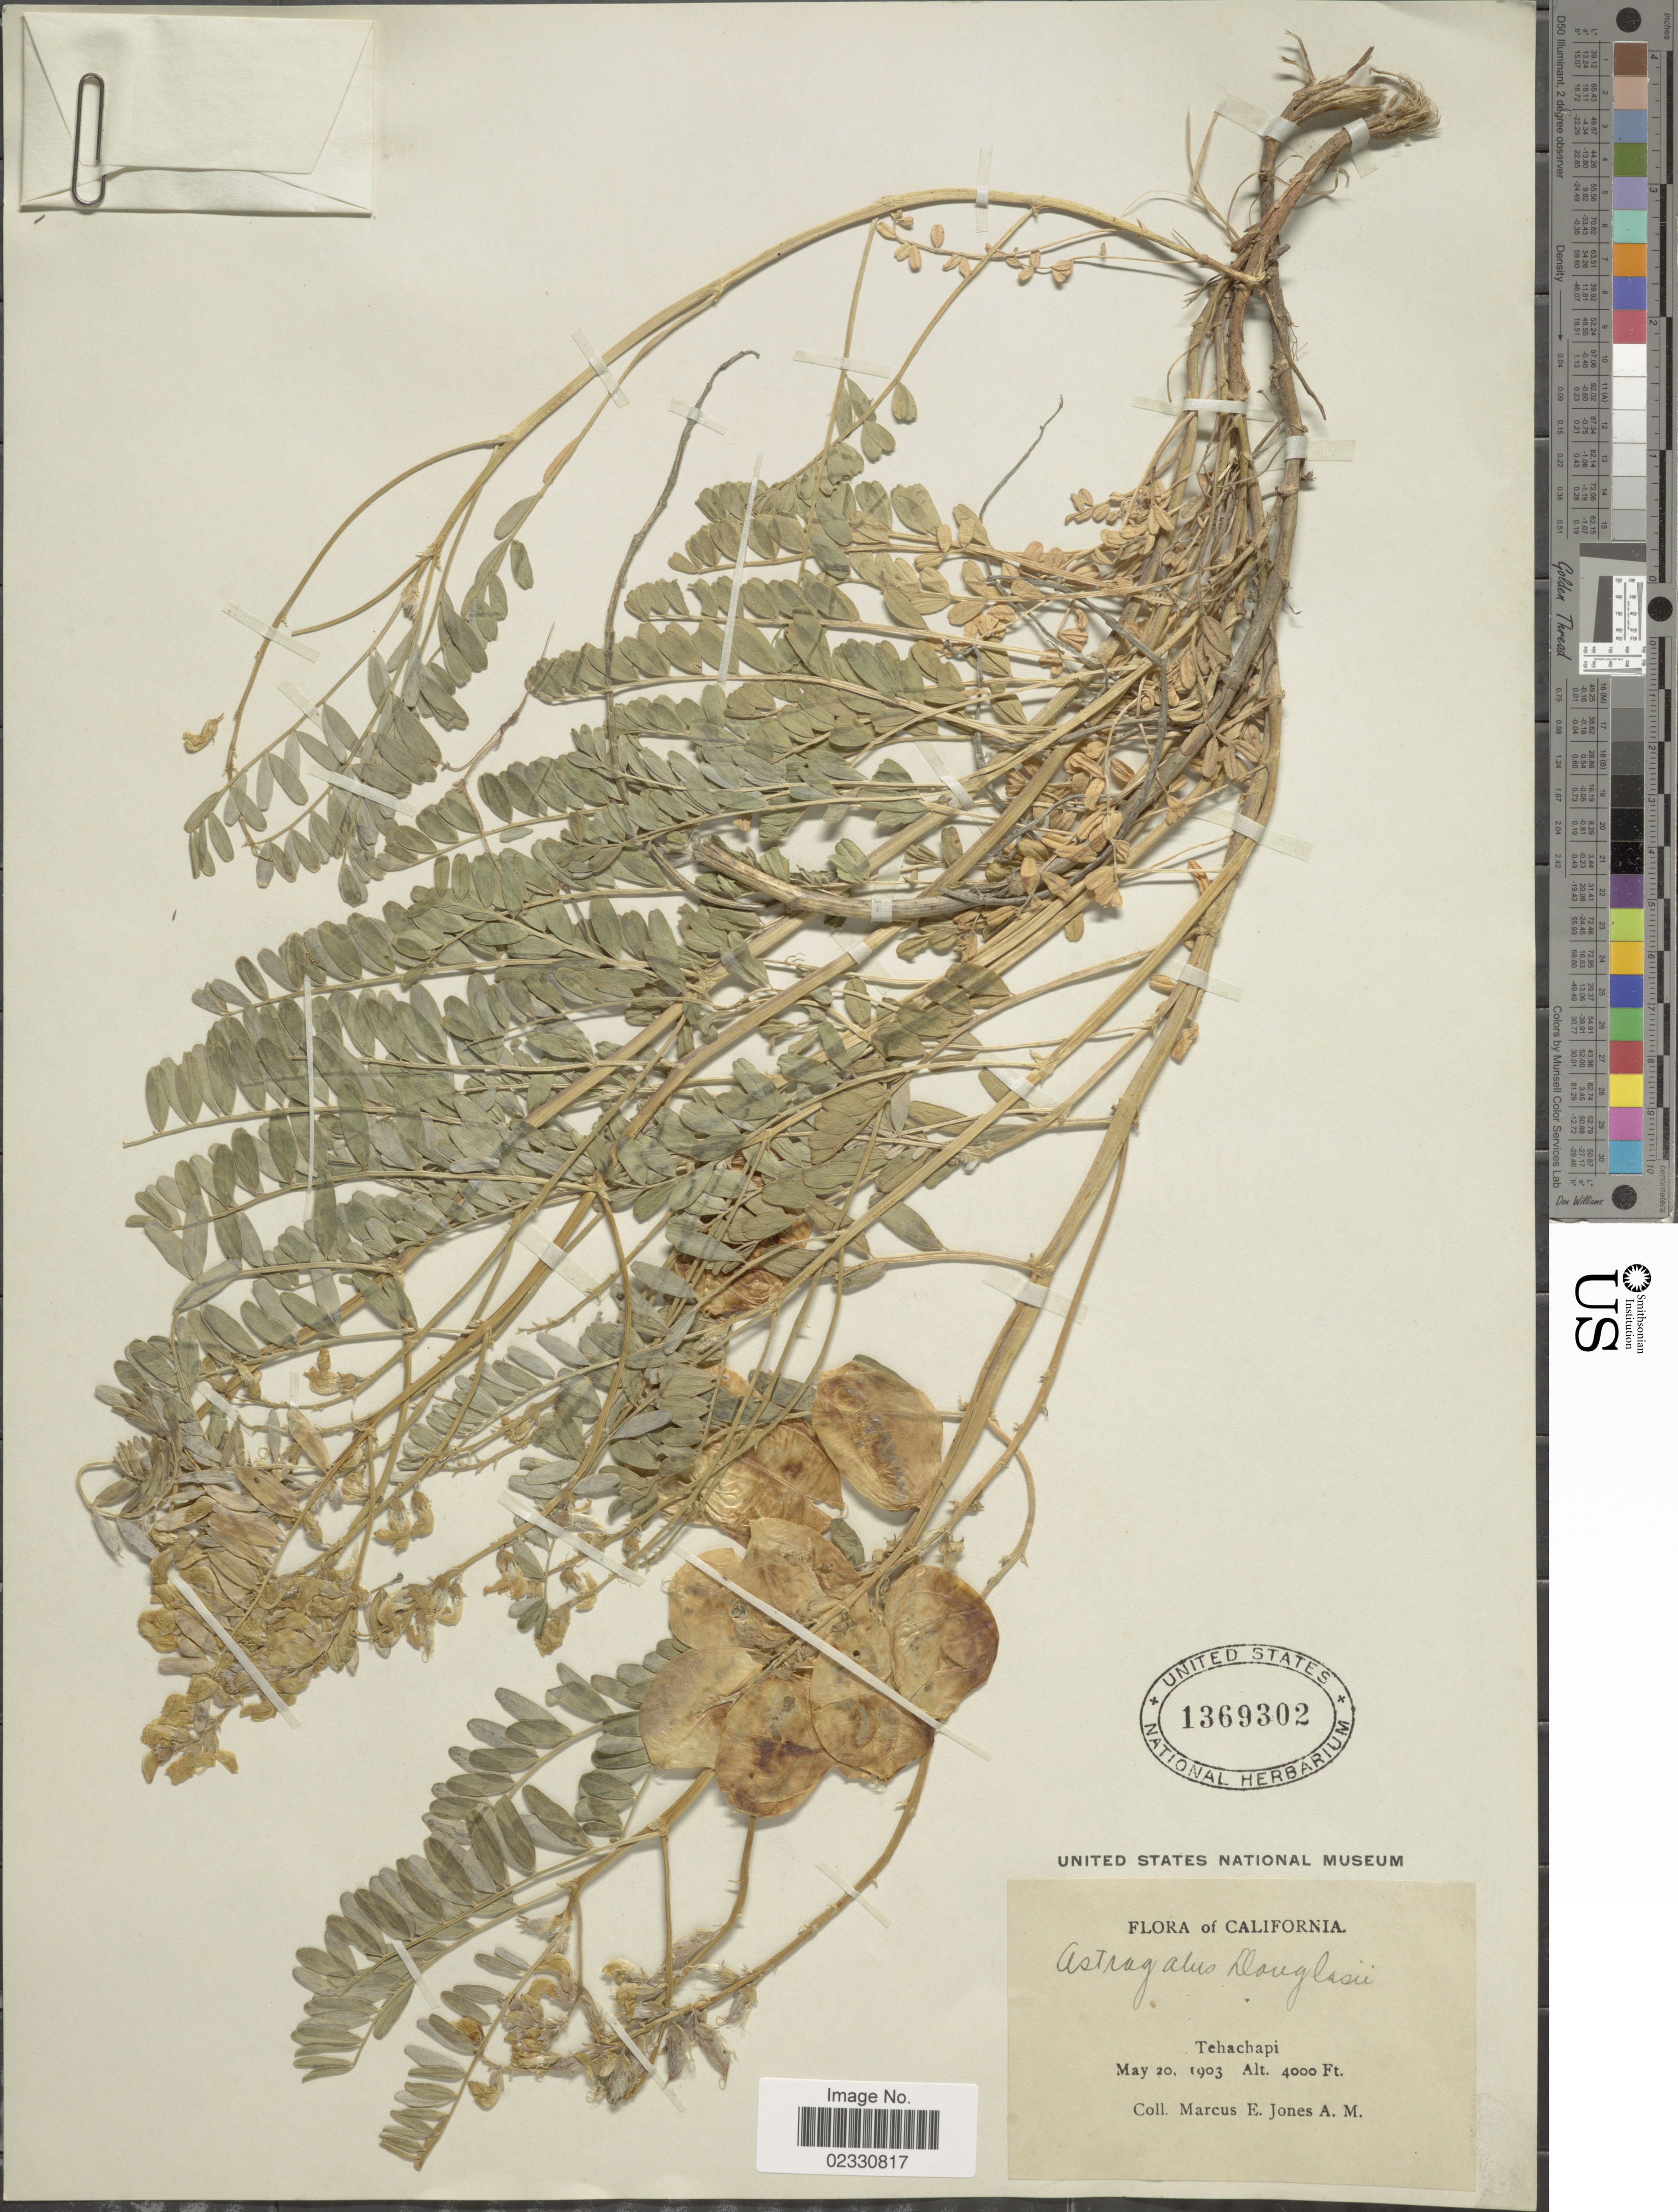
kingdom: Plantae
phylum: Tracheophyta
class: Magnoliopsida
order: Fabales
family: Fabaceae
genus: Astragalus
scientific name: Astragalus douglasii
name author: (Torr. & A. Gray) A. Gray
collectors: M. E. Jones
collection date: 1903-05-20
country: United States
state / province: California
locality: Tehachapi.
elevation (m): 1219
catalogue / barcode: US 1369302